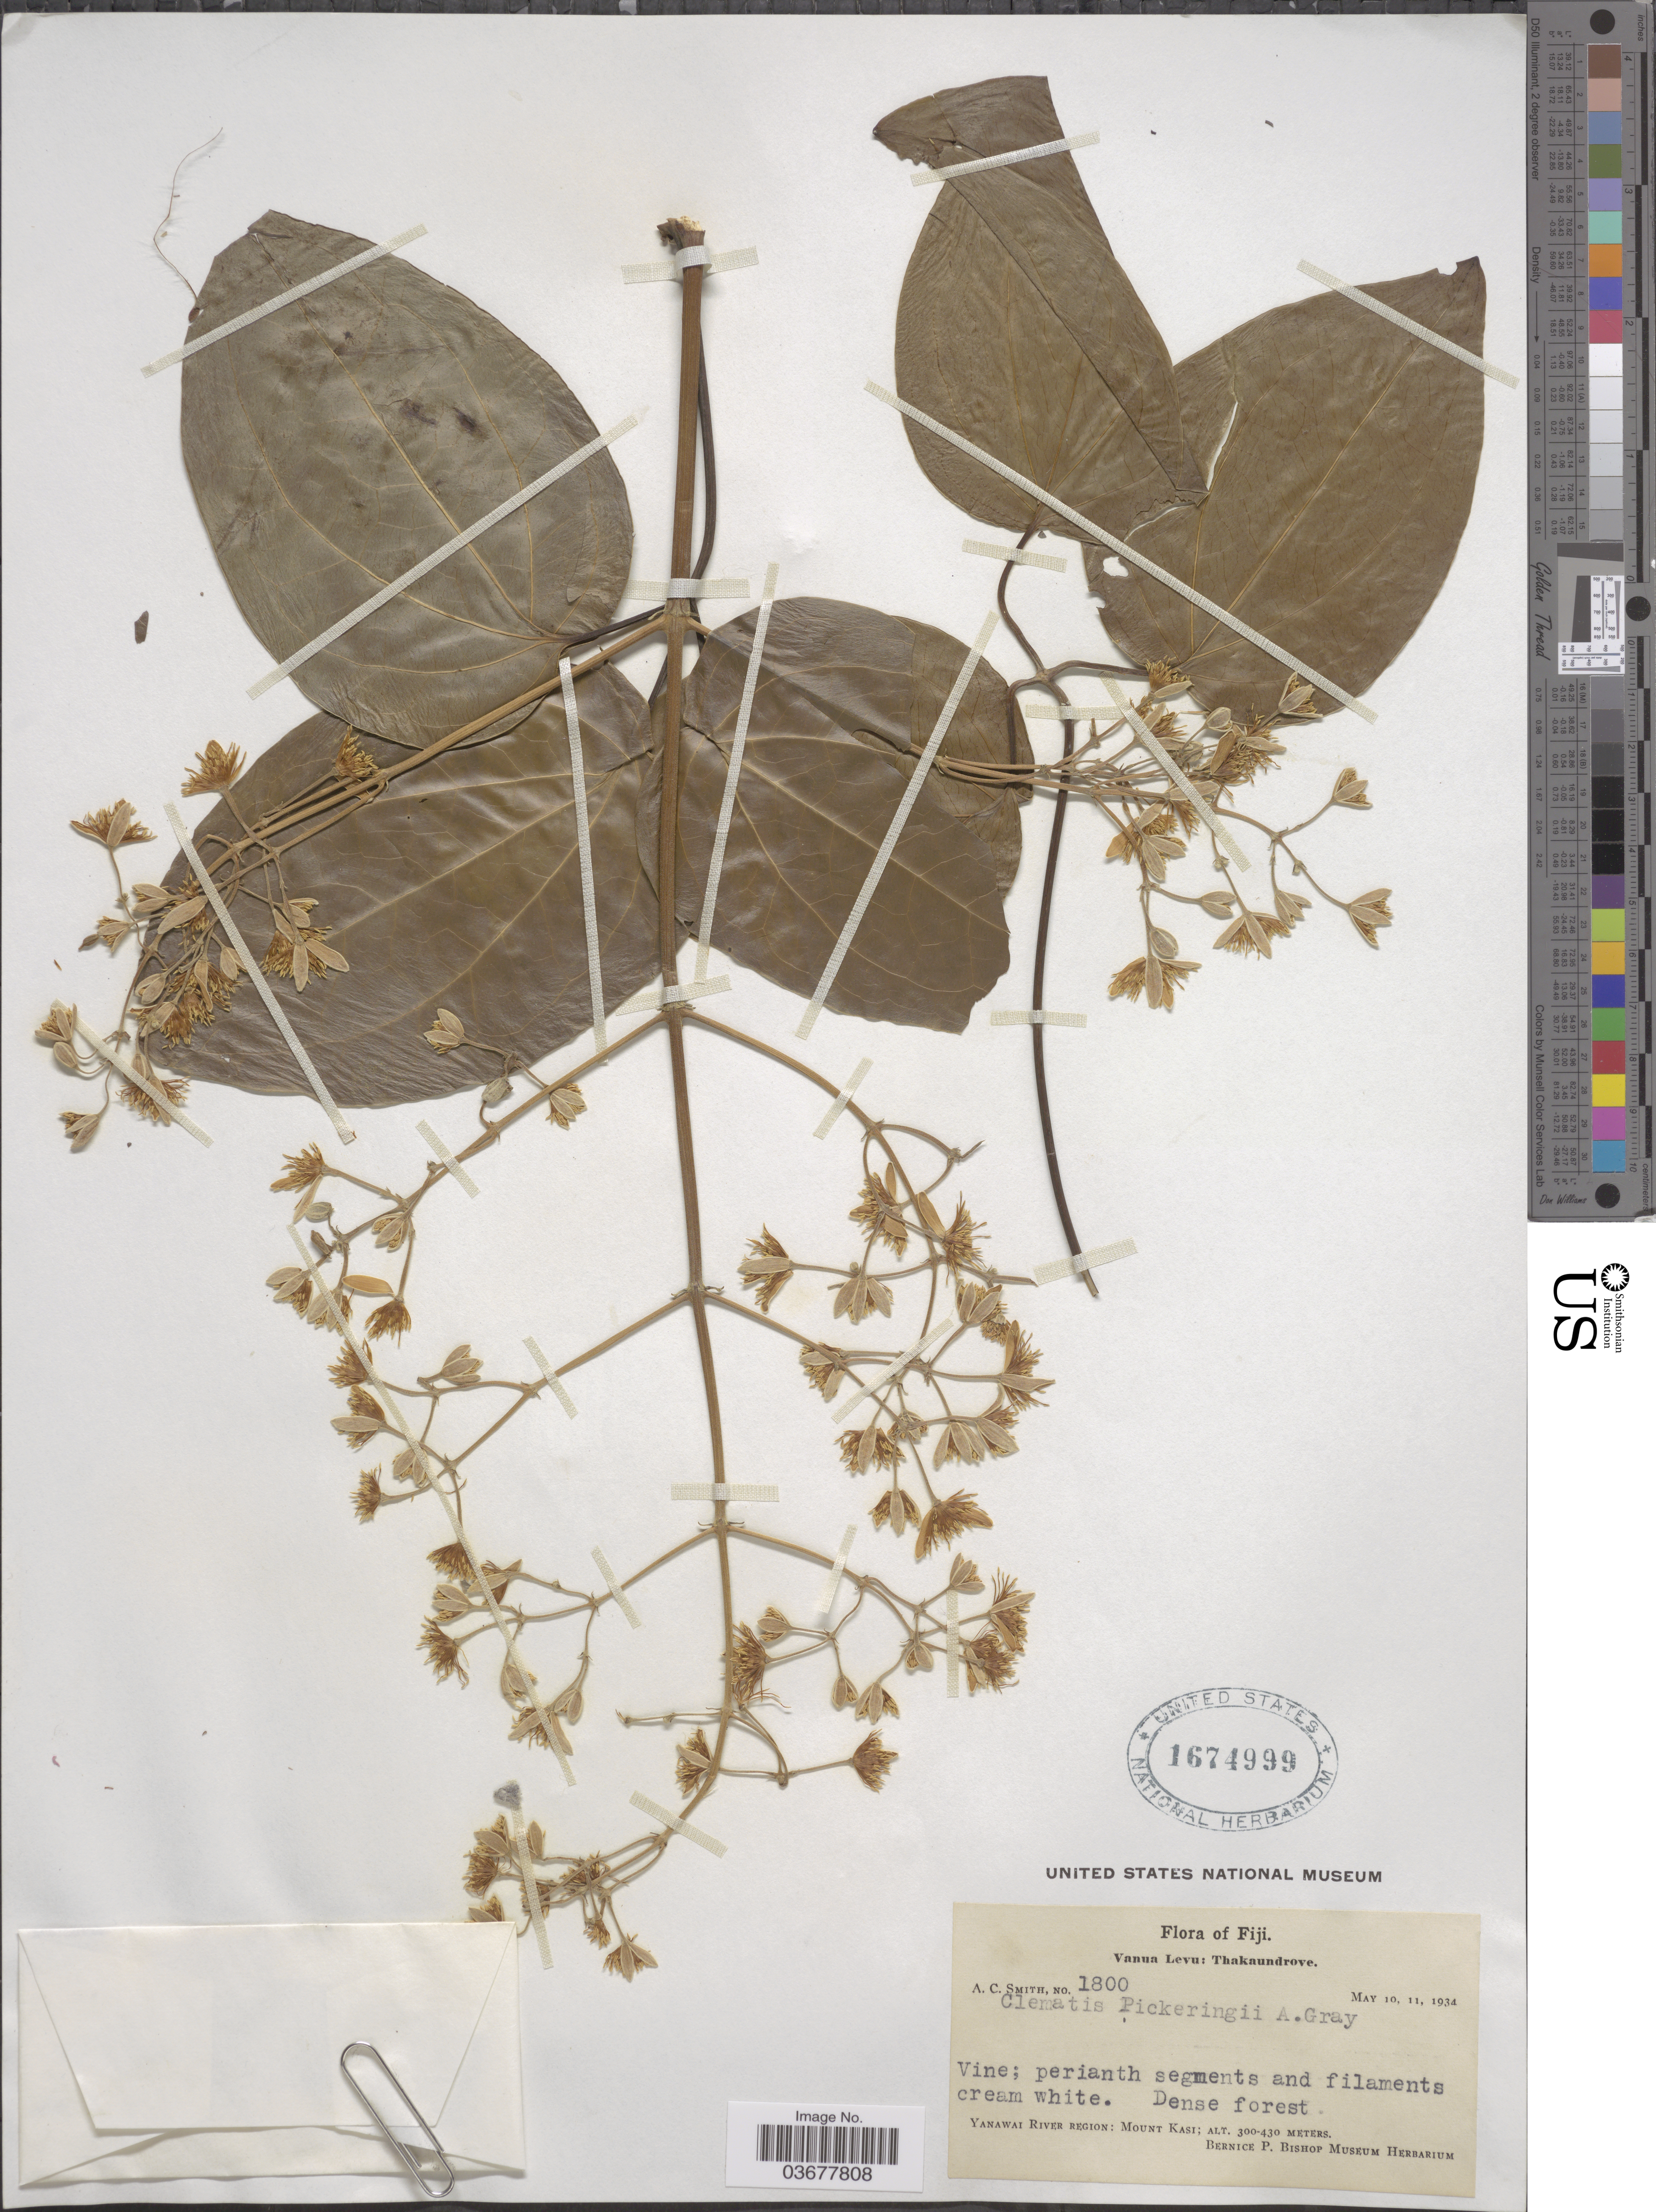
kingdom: Plantae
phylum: Tracheophyta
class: Magnoliopsida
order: Ranunculales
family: Ranunculaceae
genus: Clematis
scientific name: Clematis pickeringii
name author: A. Gray in Wilkes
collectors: A. C. Smith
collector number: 1800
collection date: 1934-05-10/1934-05-11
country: Fiji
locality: Vanua Levu: Thakaundrove. Yanawai River Region: Mount Kasi.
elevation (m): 300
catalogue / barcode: US 1674999